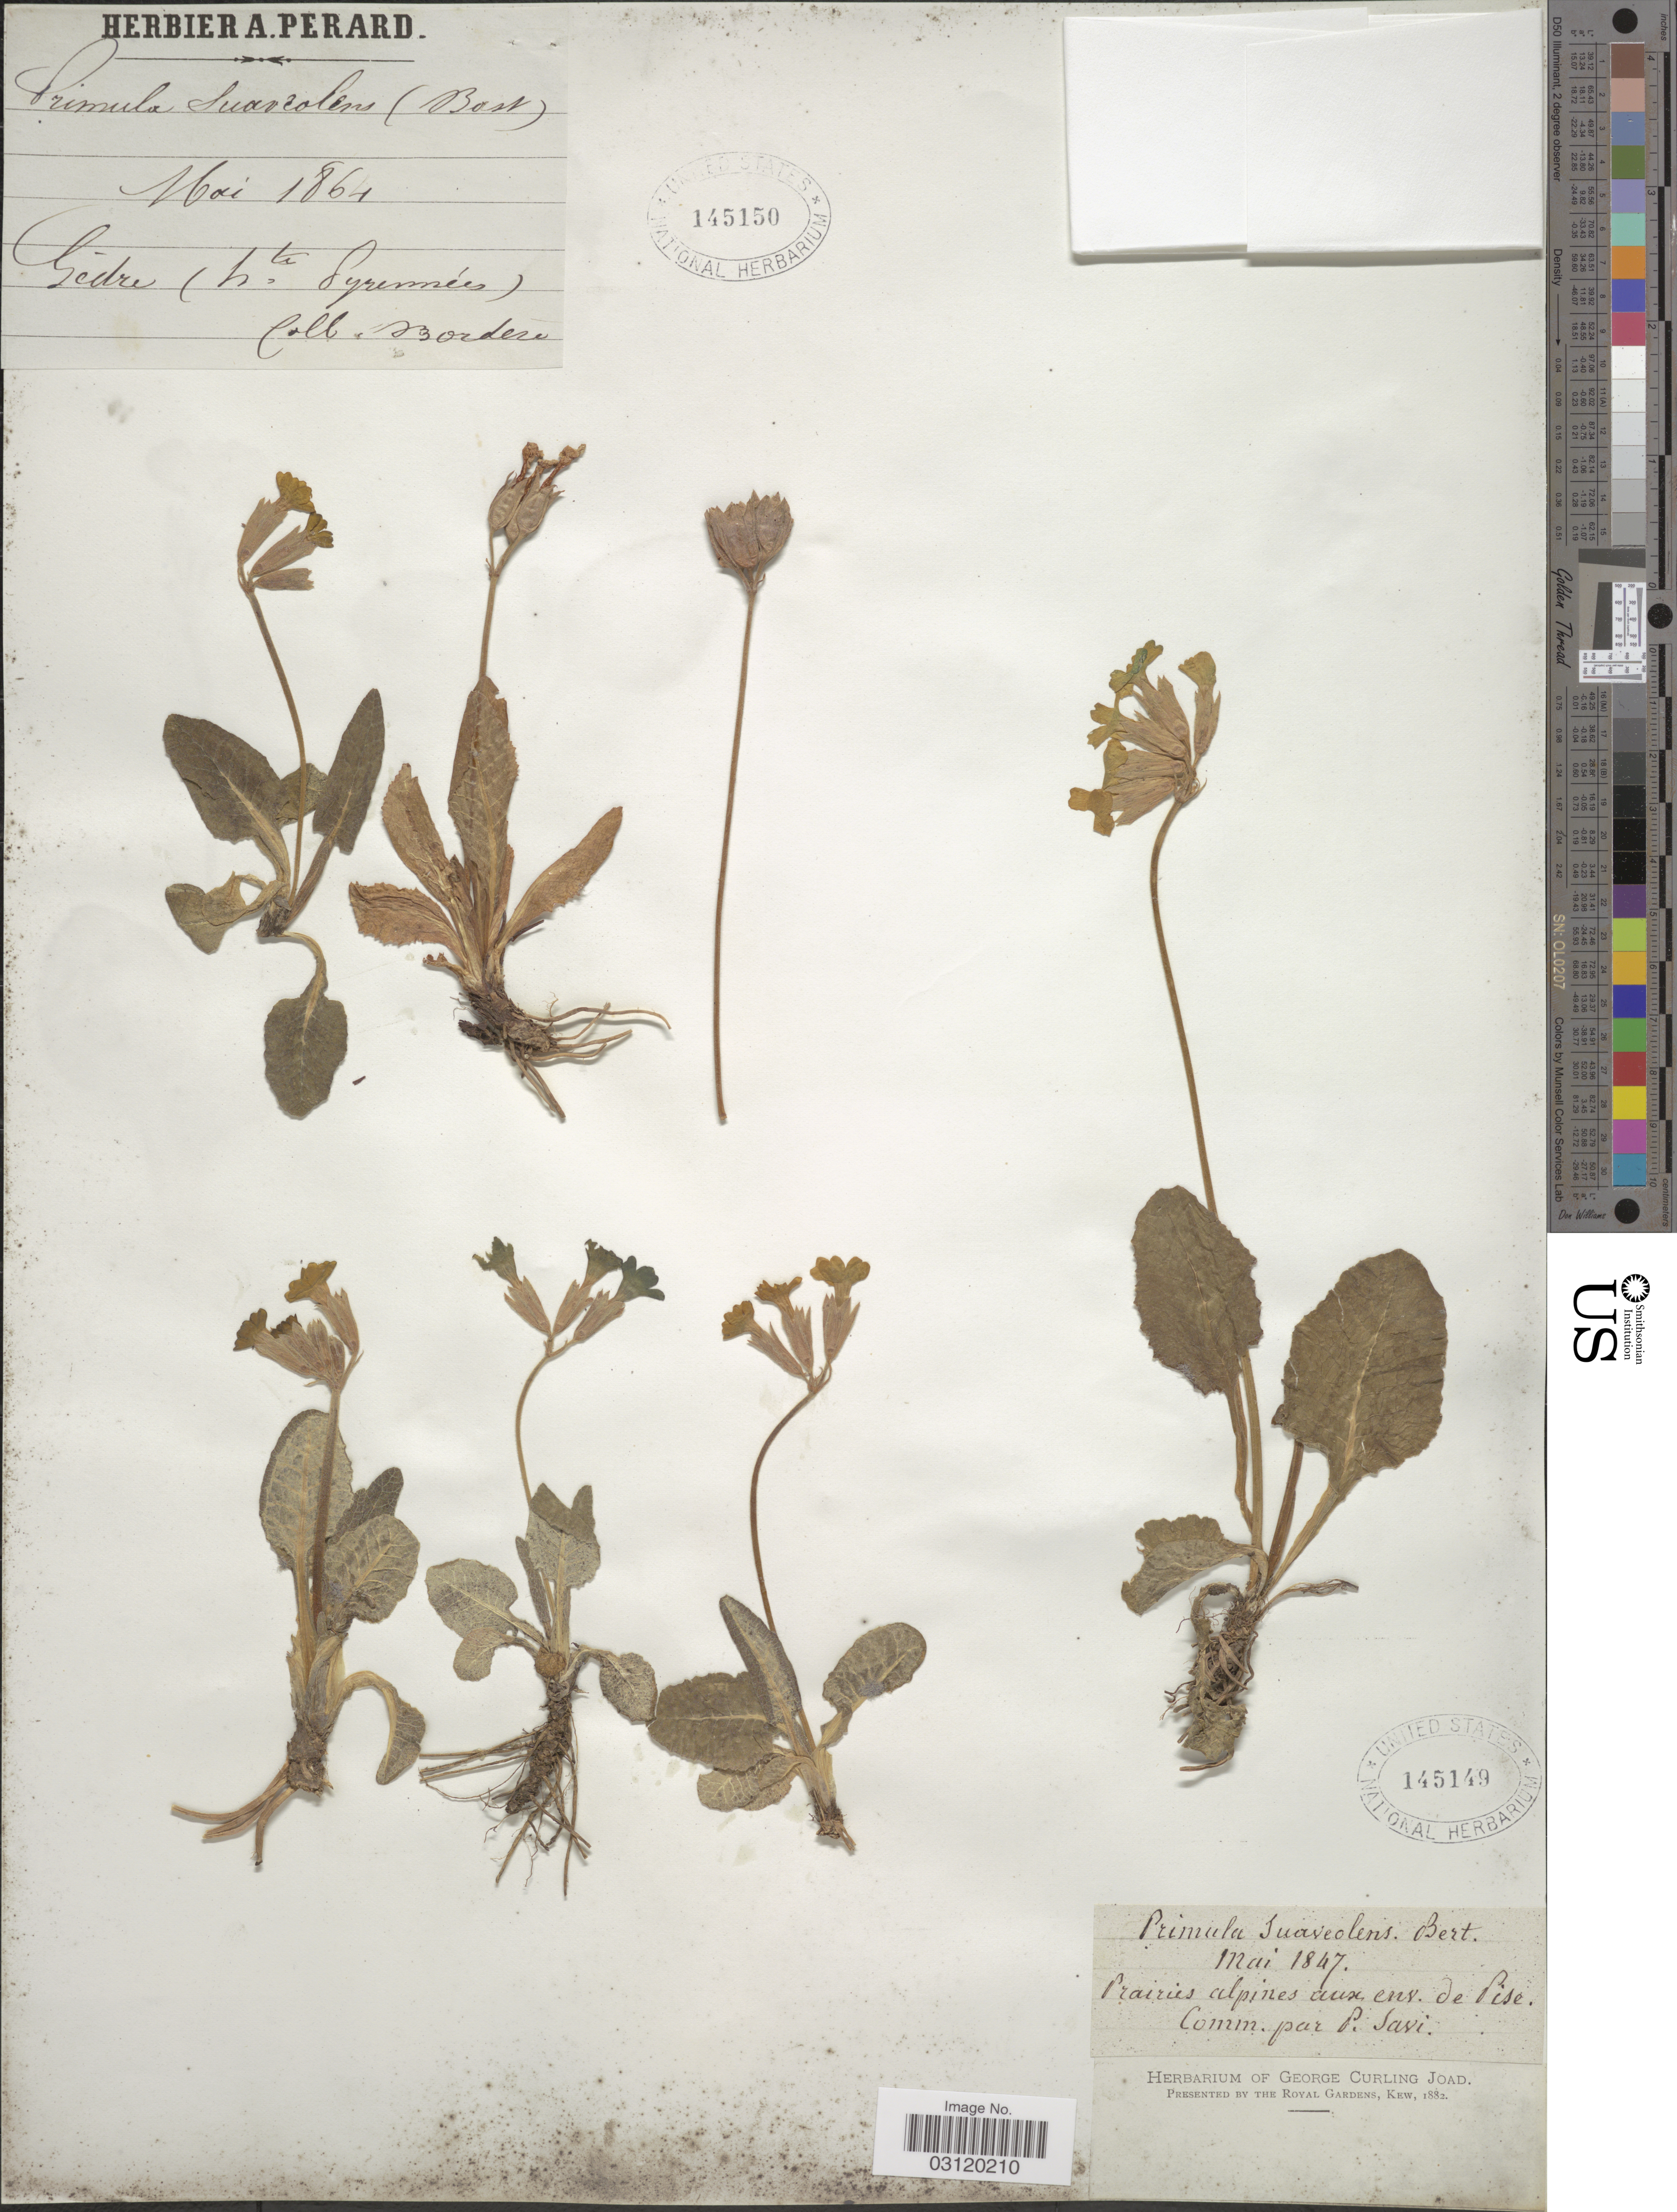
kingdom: Plantae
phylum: Tracheophyta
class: Magnoliopsida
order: Ericales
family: Primulaceae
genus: Primula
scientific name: Primula suaveolens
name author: Bertol.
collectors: ex herb. George Curling Joad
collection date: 1847-05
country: Italy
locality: Prairies alpines aux. env. de Pise.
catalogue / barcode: US 145149